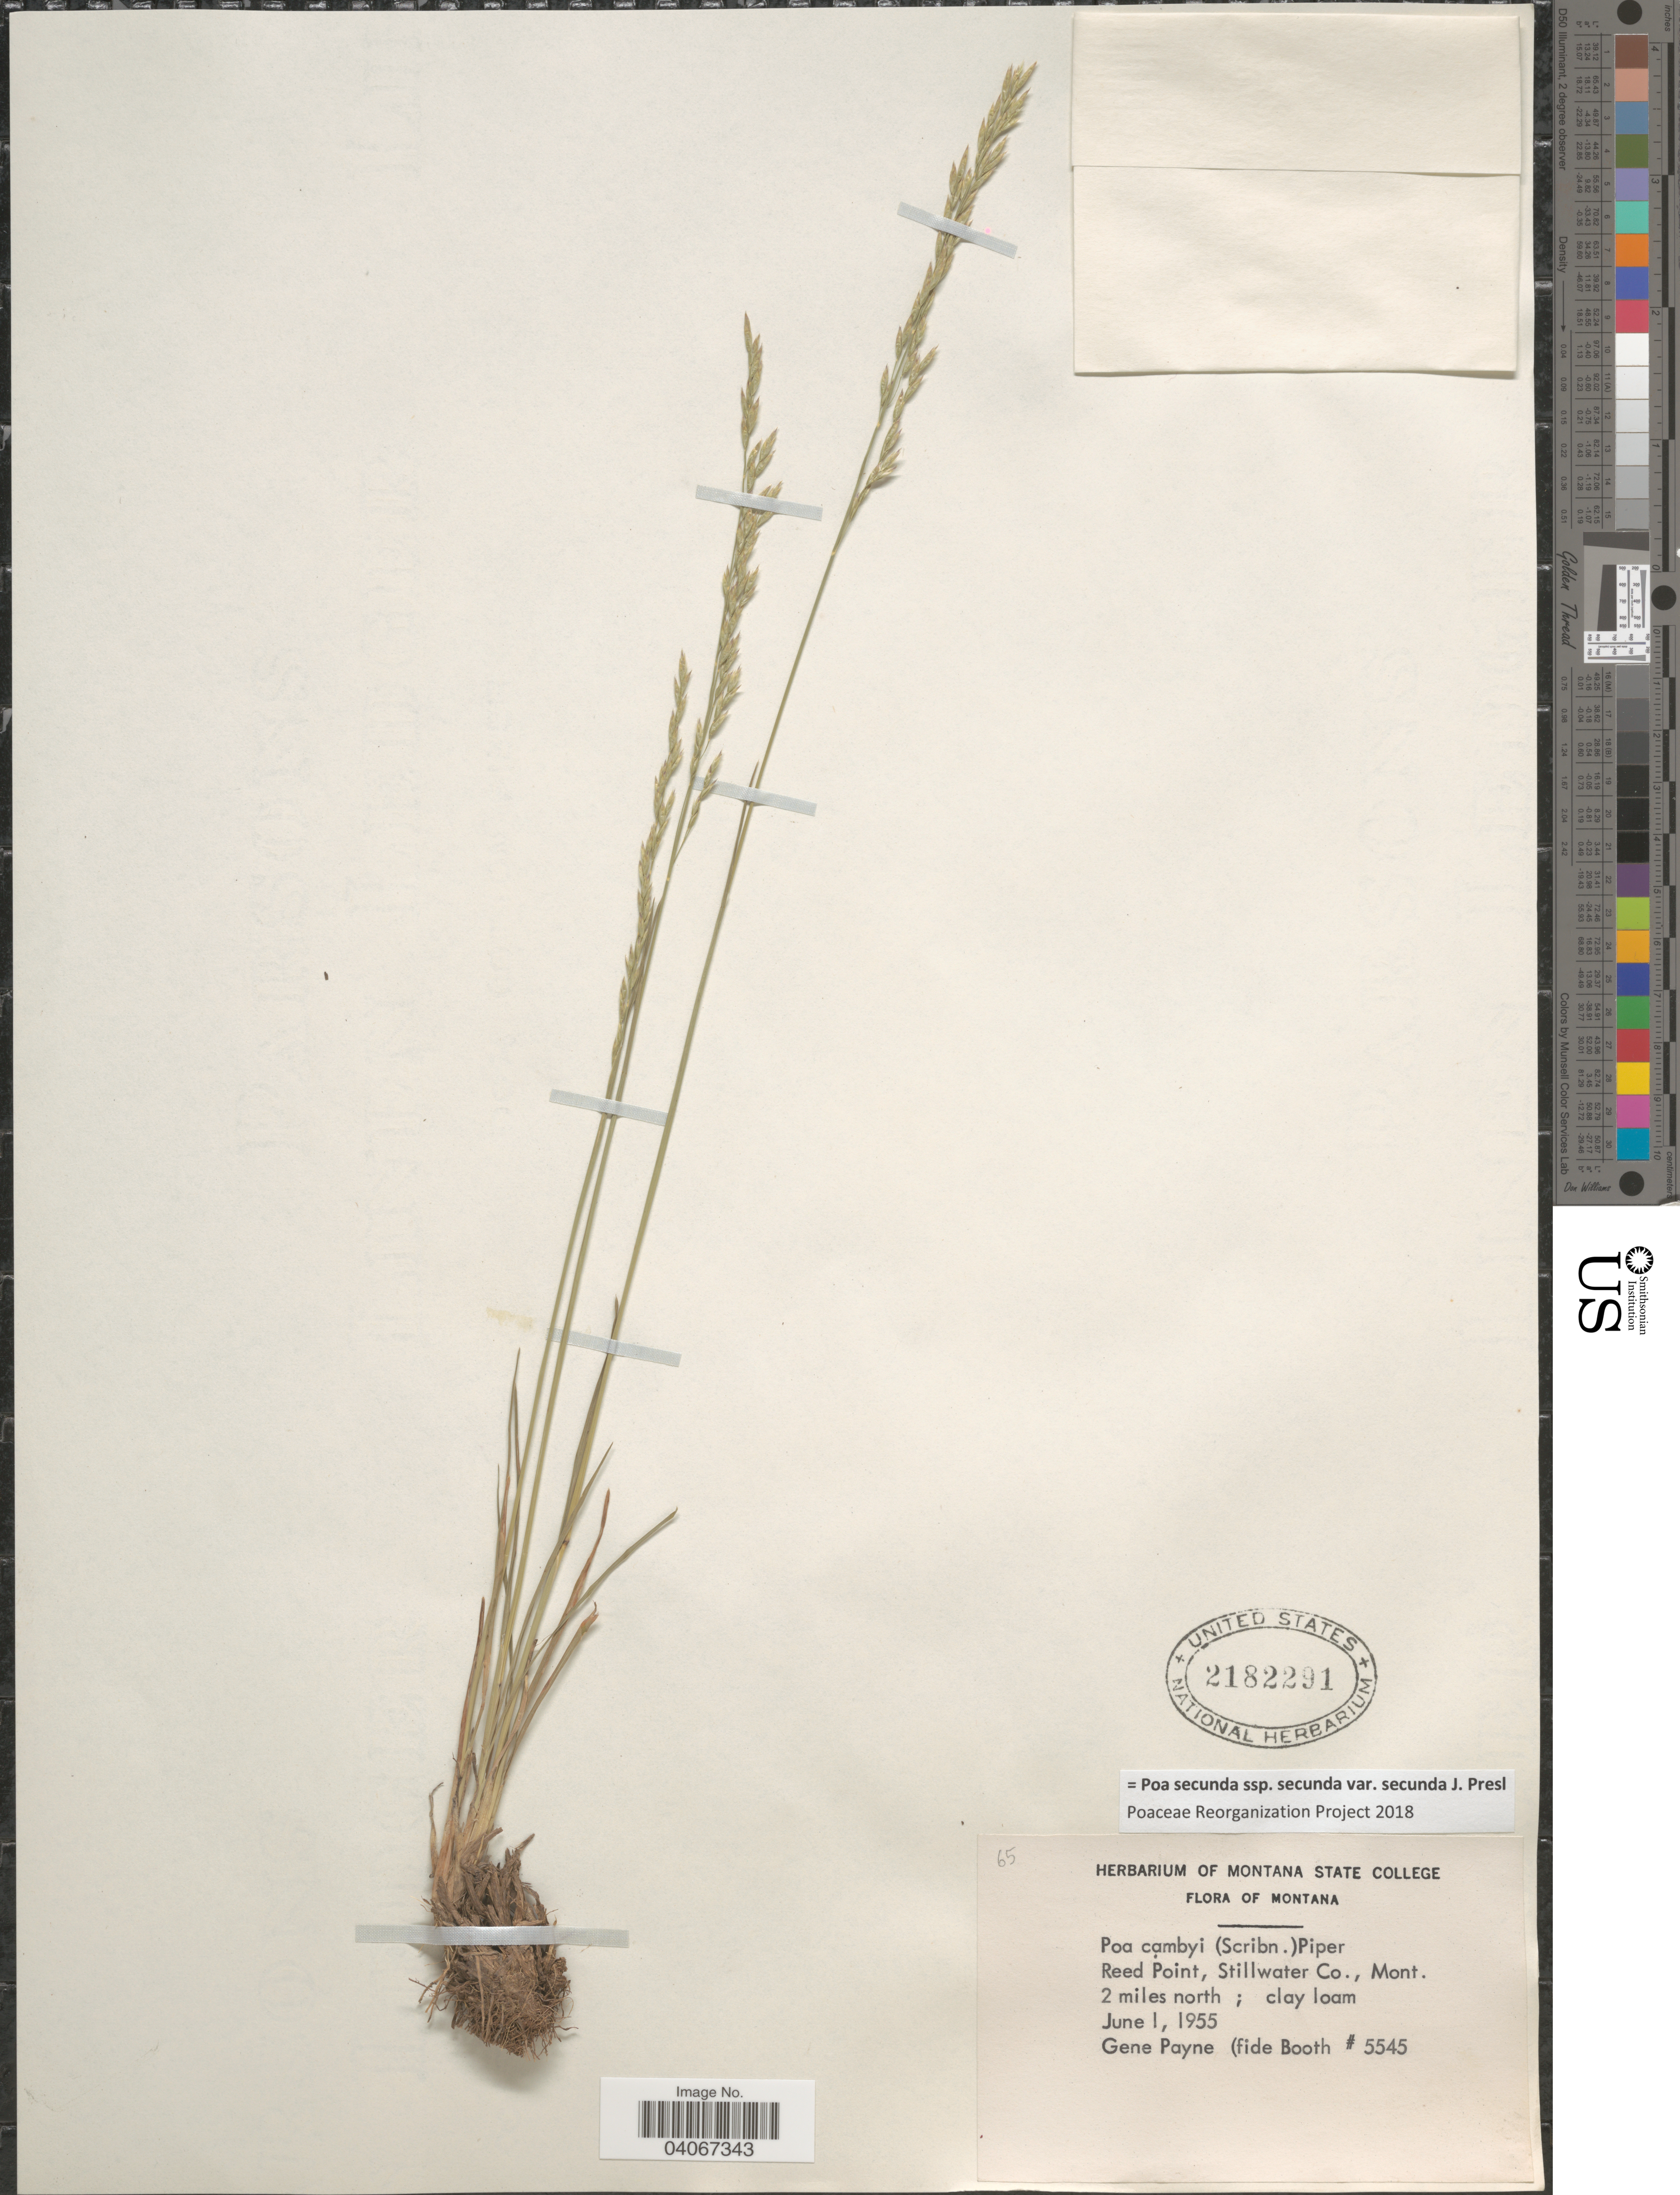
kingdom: Plantae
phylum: Tracheophyta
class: Liliopsida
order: Poales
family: Poaceae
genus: Poa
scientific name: Poa secunda subsp. secunda var. secunda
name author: J. Presl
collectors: G. Payne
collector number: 5545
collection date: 1955-06-01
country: United States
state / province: Montana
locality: Reed Point, Stillwater Co. 2 miles north; clay loam.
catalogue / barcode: US 2182291